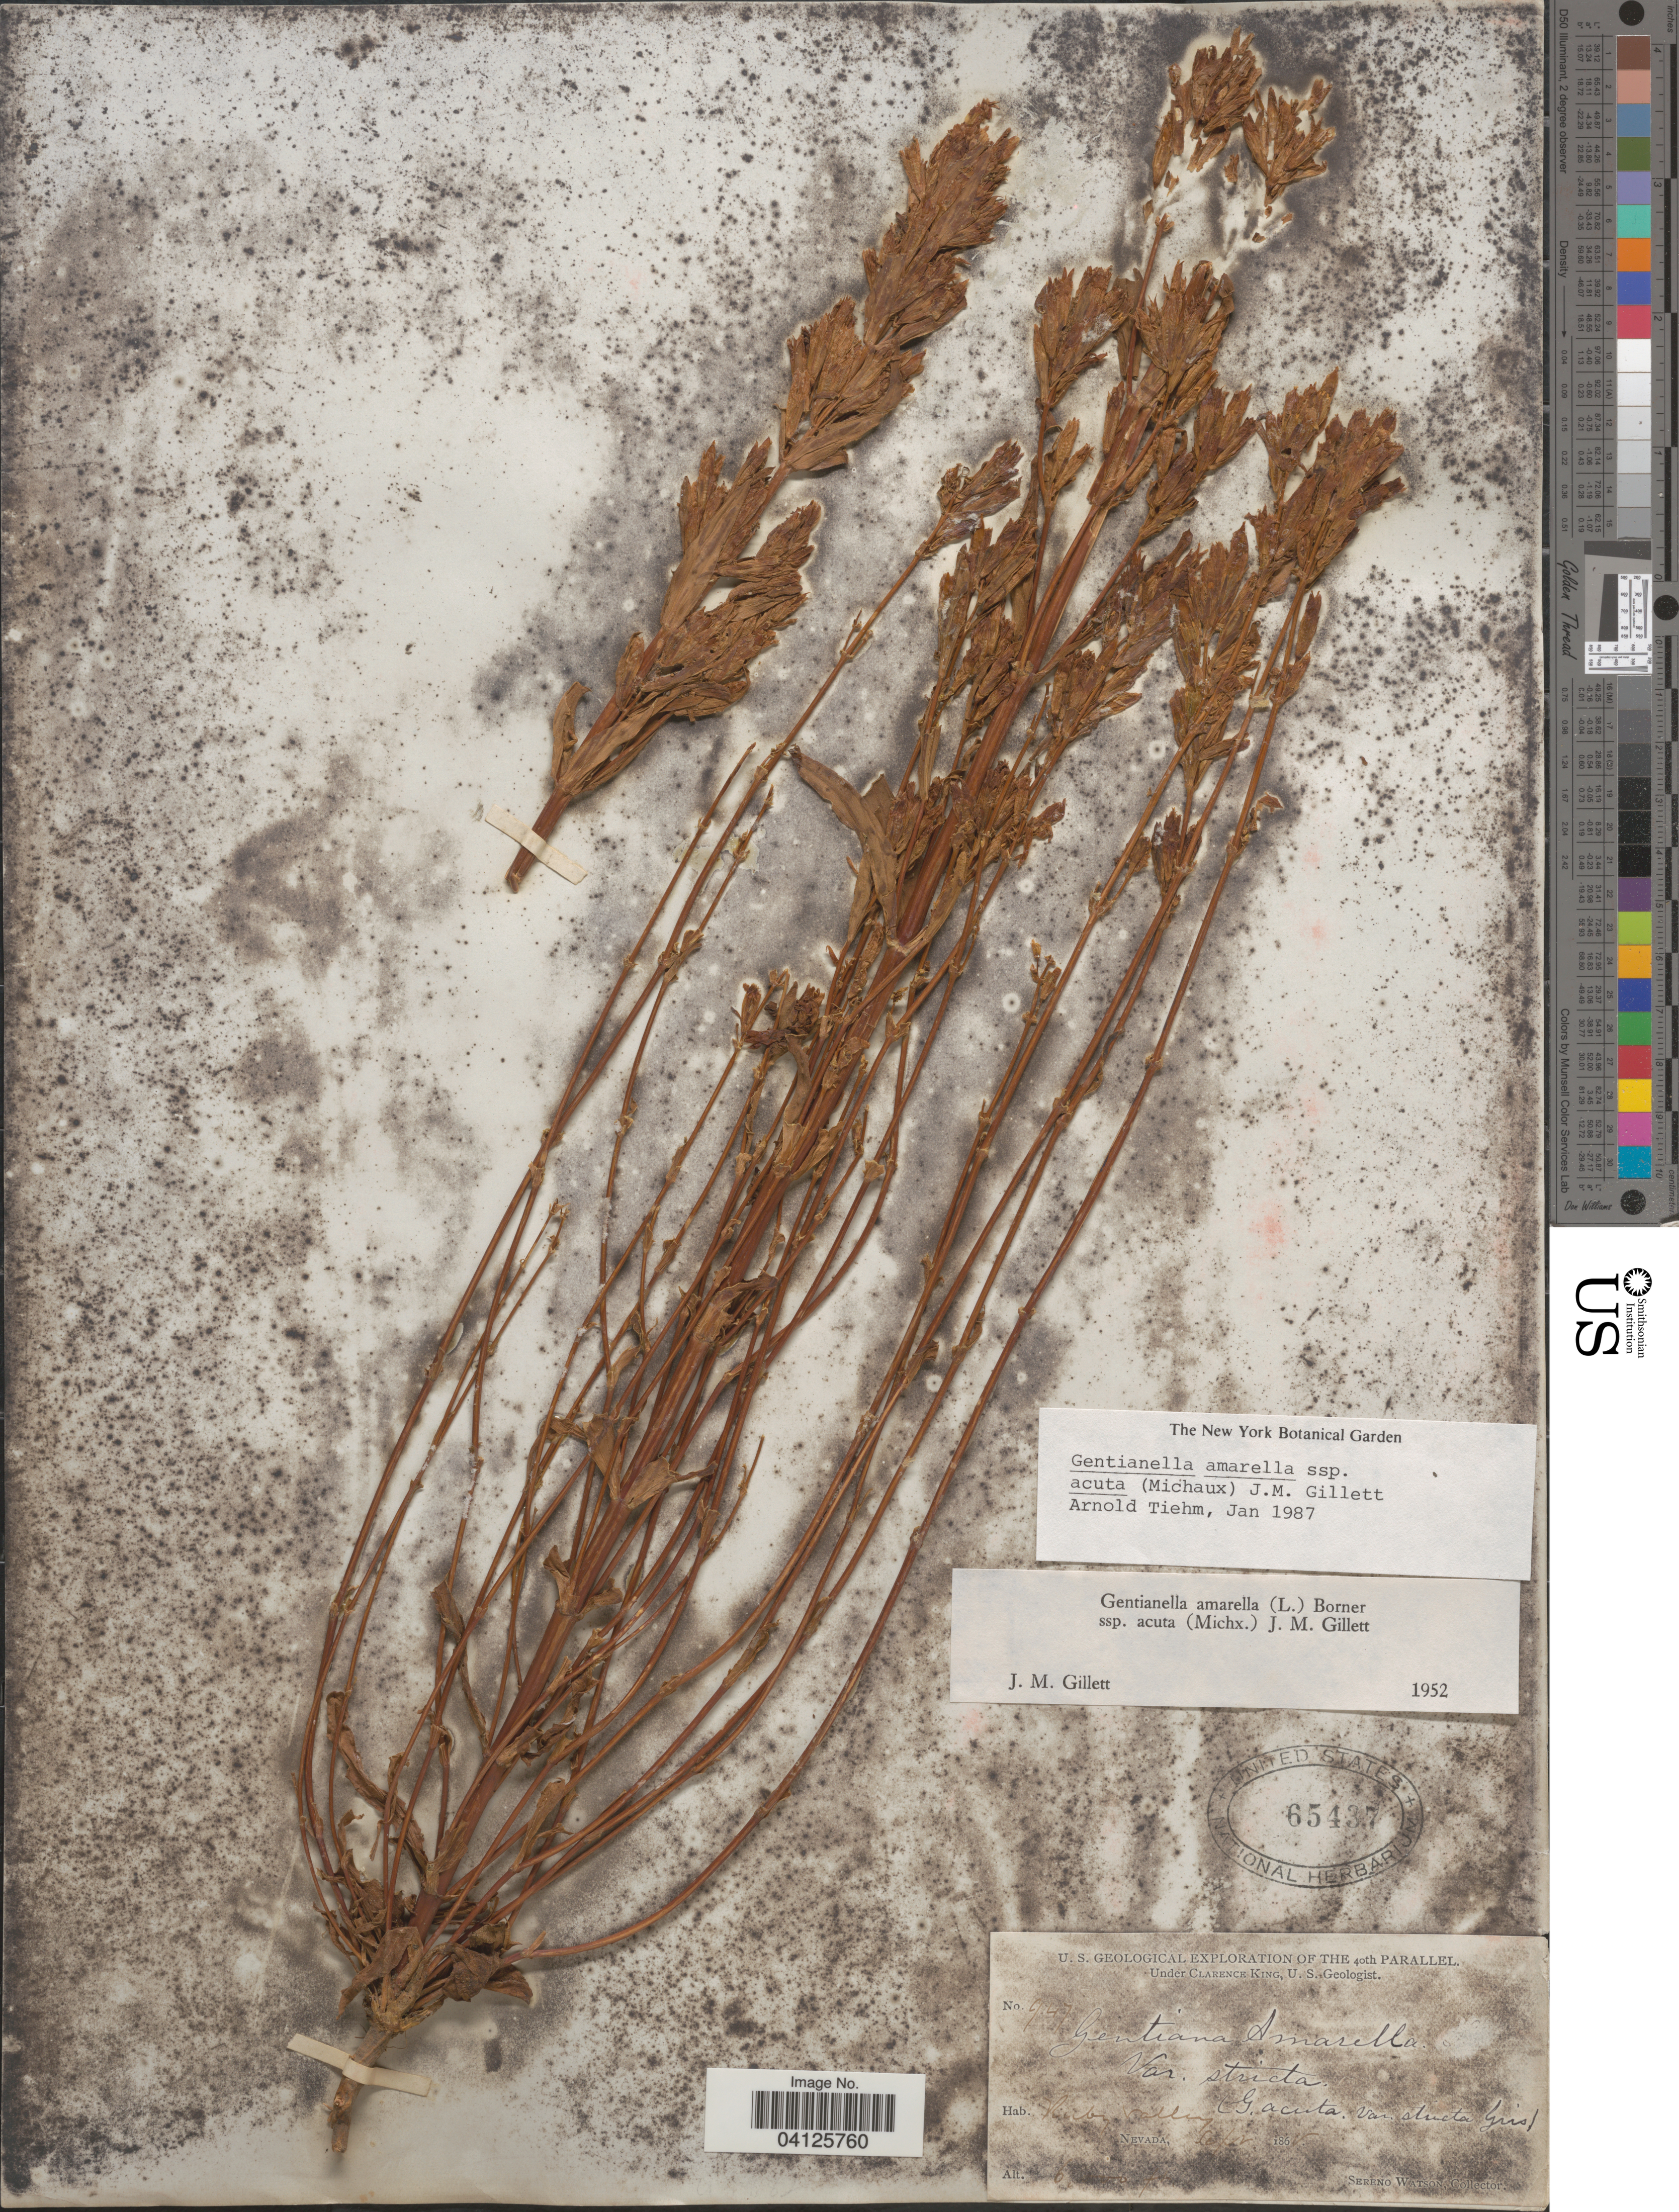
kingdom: Plantae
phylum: Tracheophyta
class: Magnoliopsida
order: Gentianales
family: Gentianaceae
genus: Gentianella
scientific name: Gentianella amarella subsp. acuta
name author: (Michx.) J.M. Gillett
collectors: S. Watson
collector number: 947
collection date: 1862-02-10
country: United States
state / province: Nevada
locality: Ruby Valley. U. S. Geological Exploration of the 40th parallel.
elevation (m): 1829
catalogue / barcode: US 65437